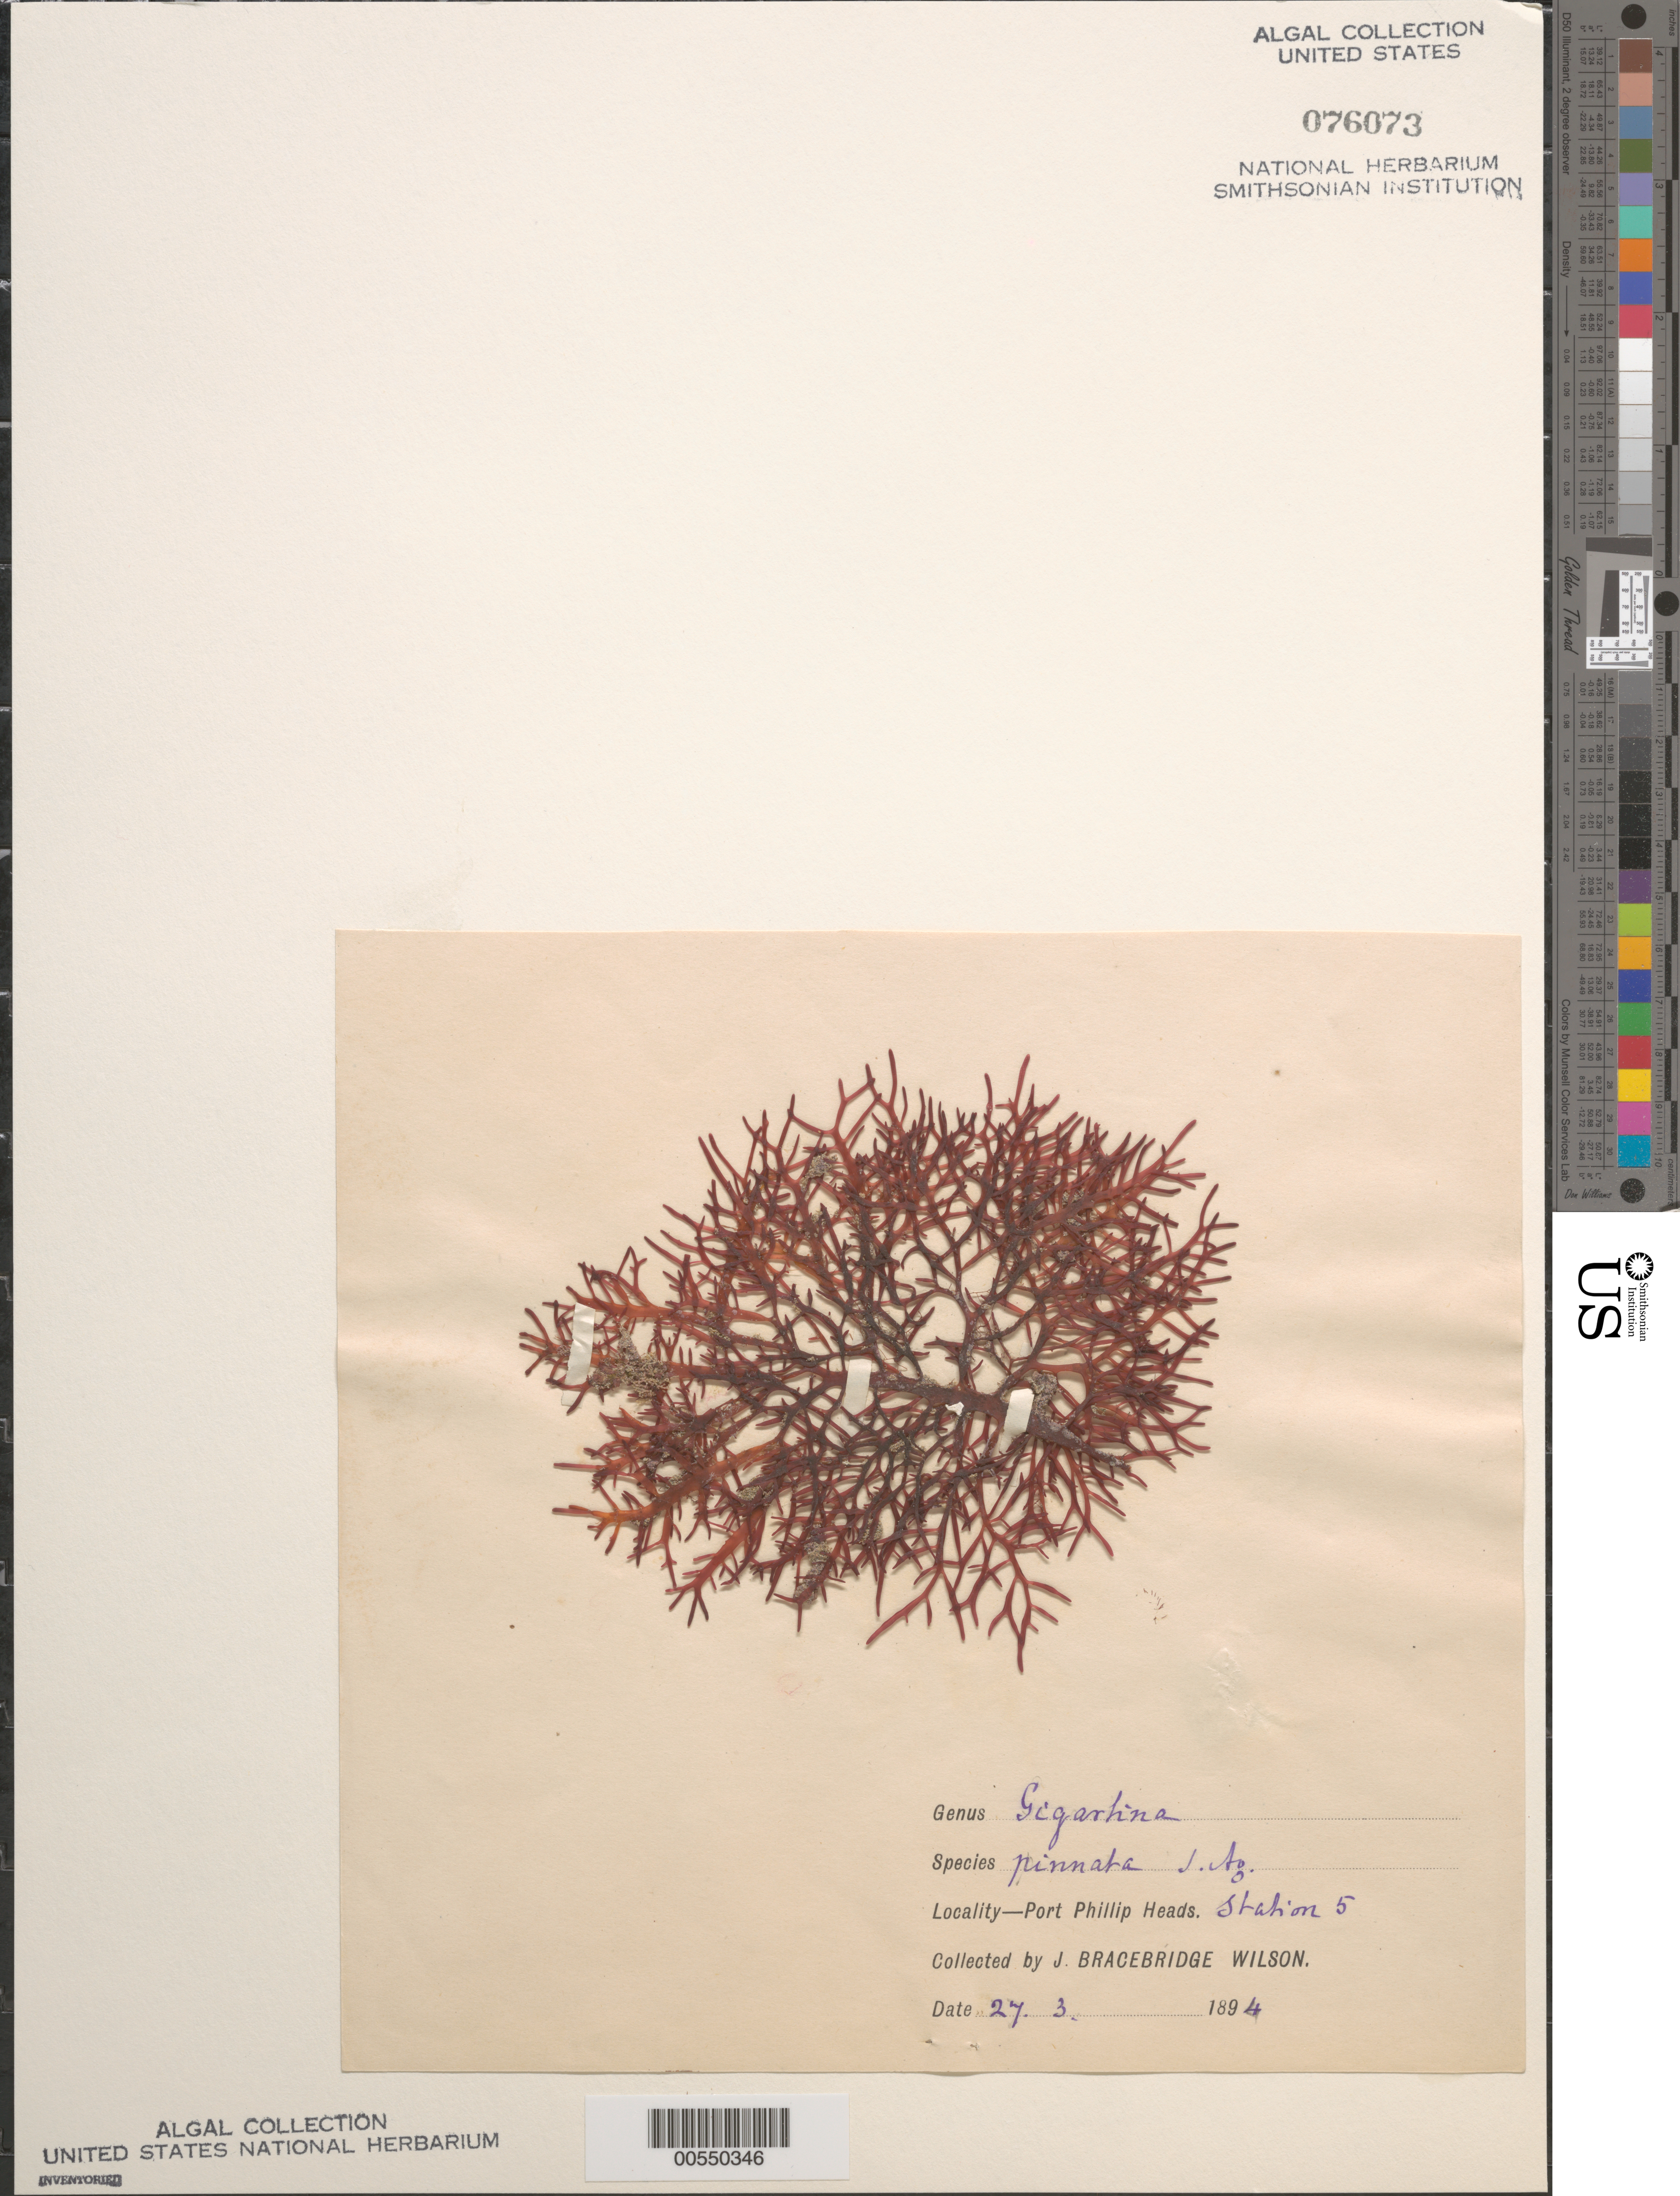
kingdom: Plantae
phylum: Rhodophyta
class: Florideophyceae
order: Gigartinales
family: Gigartinaceae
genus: Gigartina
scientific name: Gigartina pinnata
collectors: J. B. Wilson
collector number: Station 5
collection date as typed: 27 Mar 1894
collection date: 1894-03-27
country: Australia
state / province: Victoria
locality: Port Phillip Heads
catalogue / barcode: US 76073